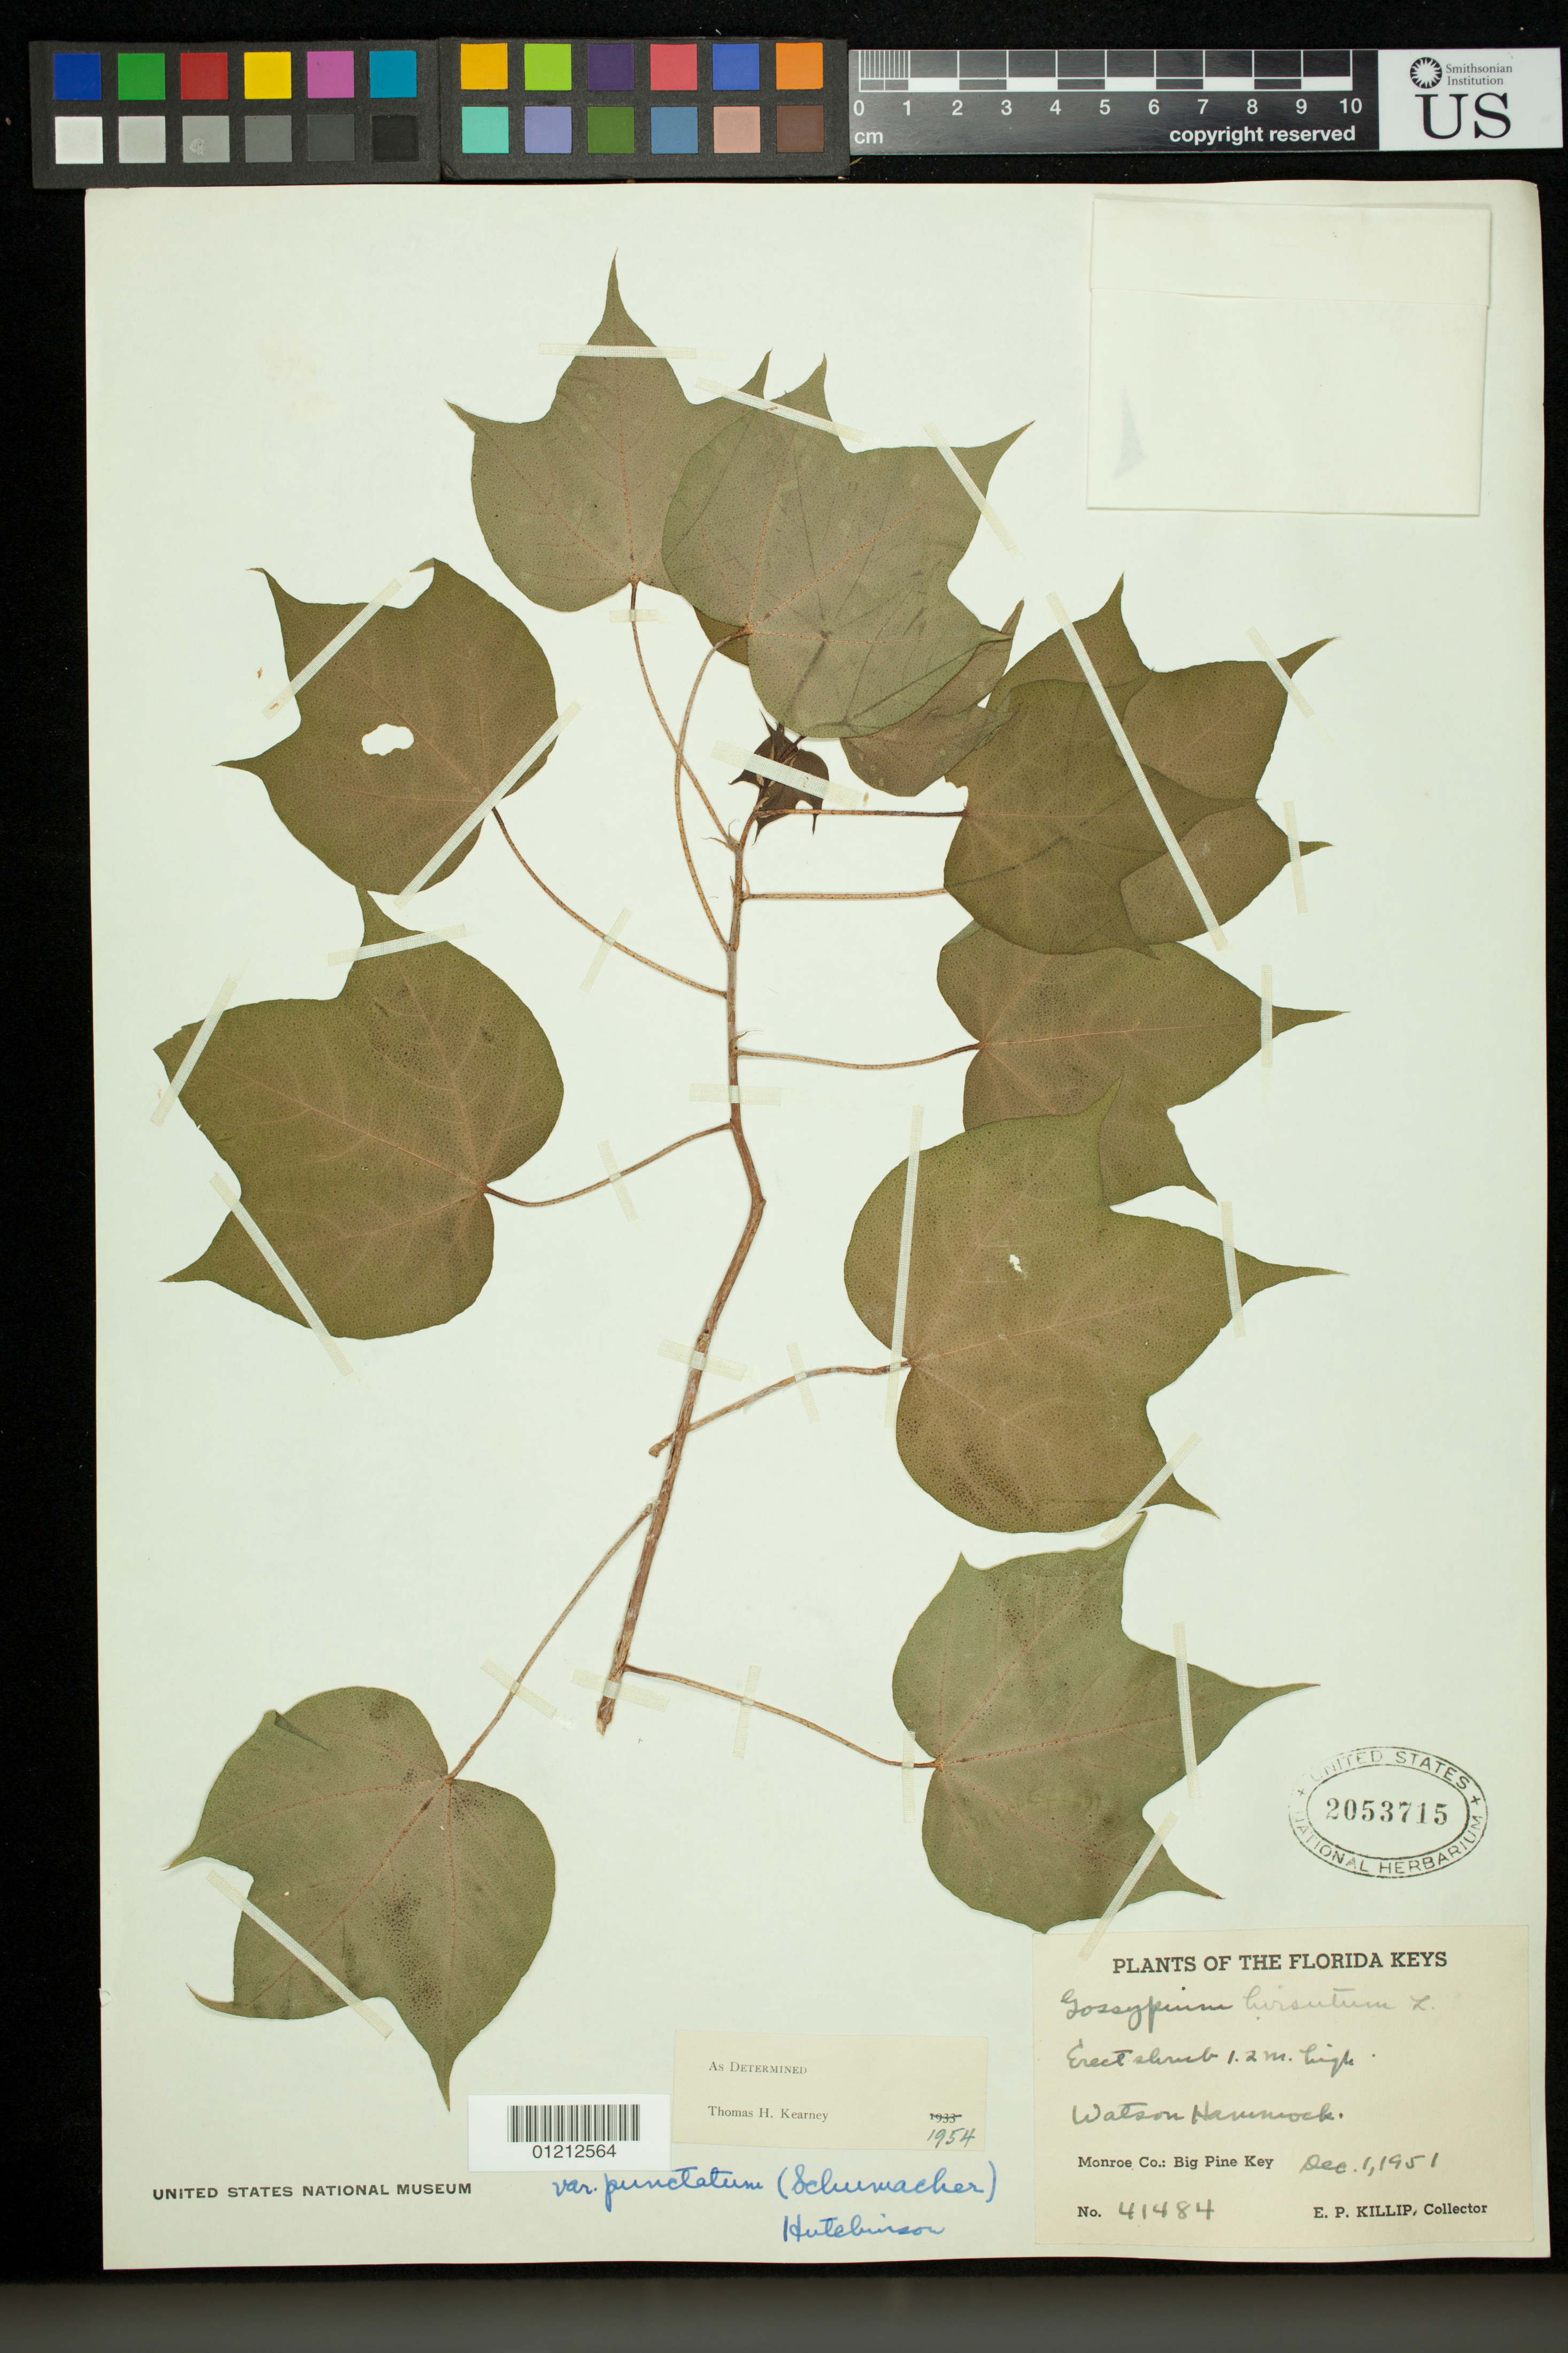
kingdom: Plantae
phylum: Tracheophyta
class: Magnoliopsida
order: Malvales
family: Malvaceae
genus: Gossypium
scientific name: Gossypium hirsutum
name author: L.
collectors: E. P. Killip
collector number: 41484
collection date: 1951-12-01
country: United States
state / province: Florida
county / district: Monroe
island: Big Pine Key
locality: Florida Keys. Watson Hammock.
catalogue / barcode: US 2053715